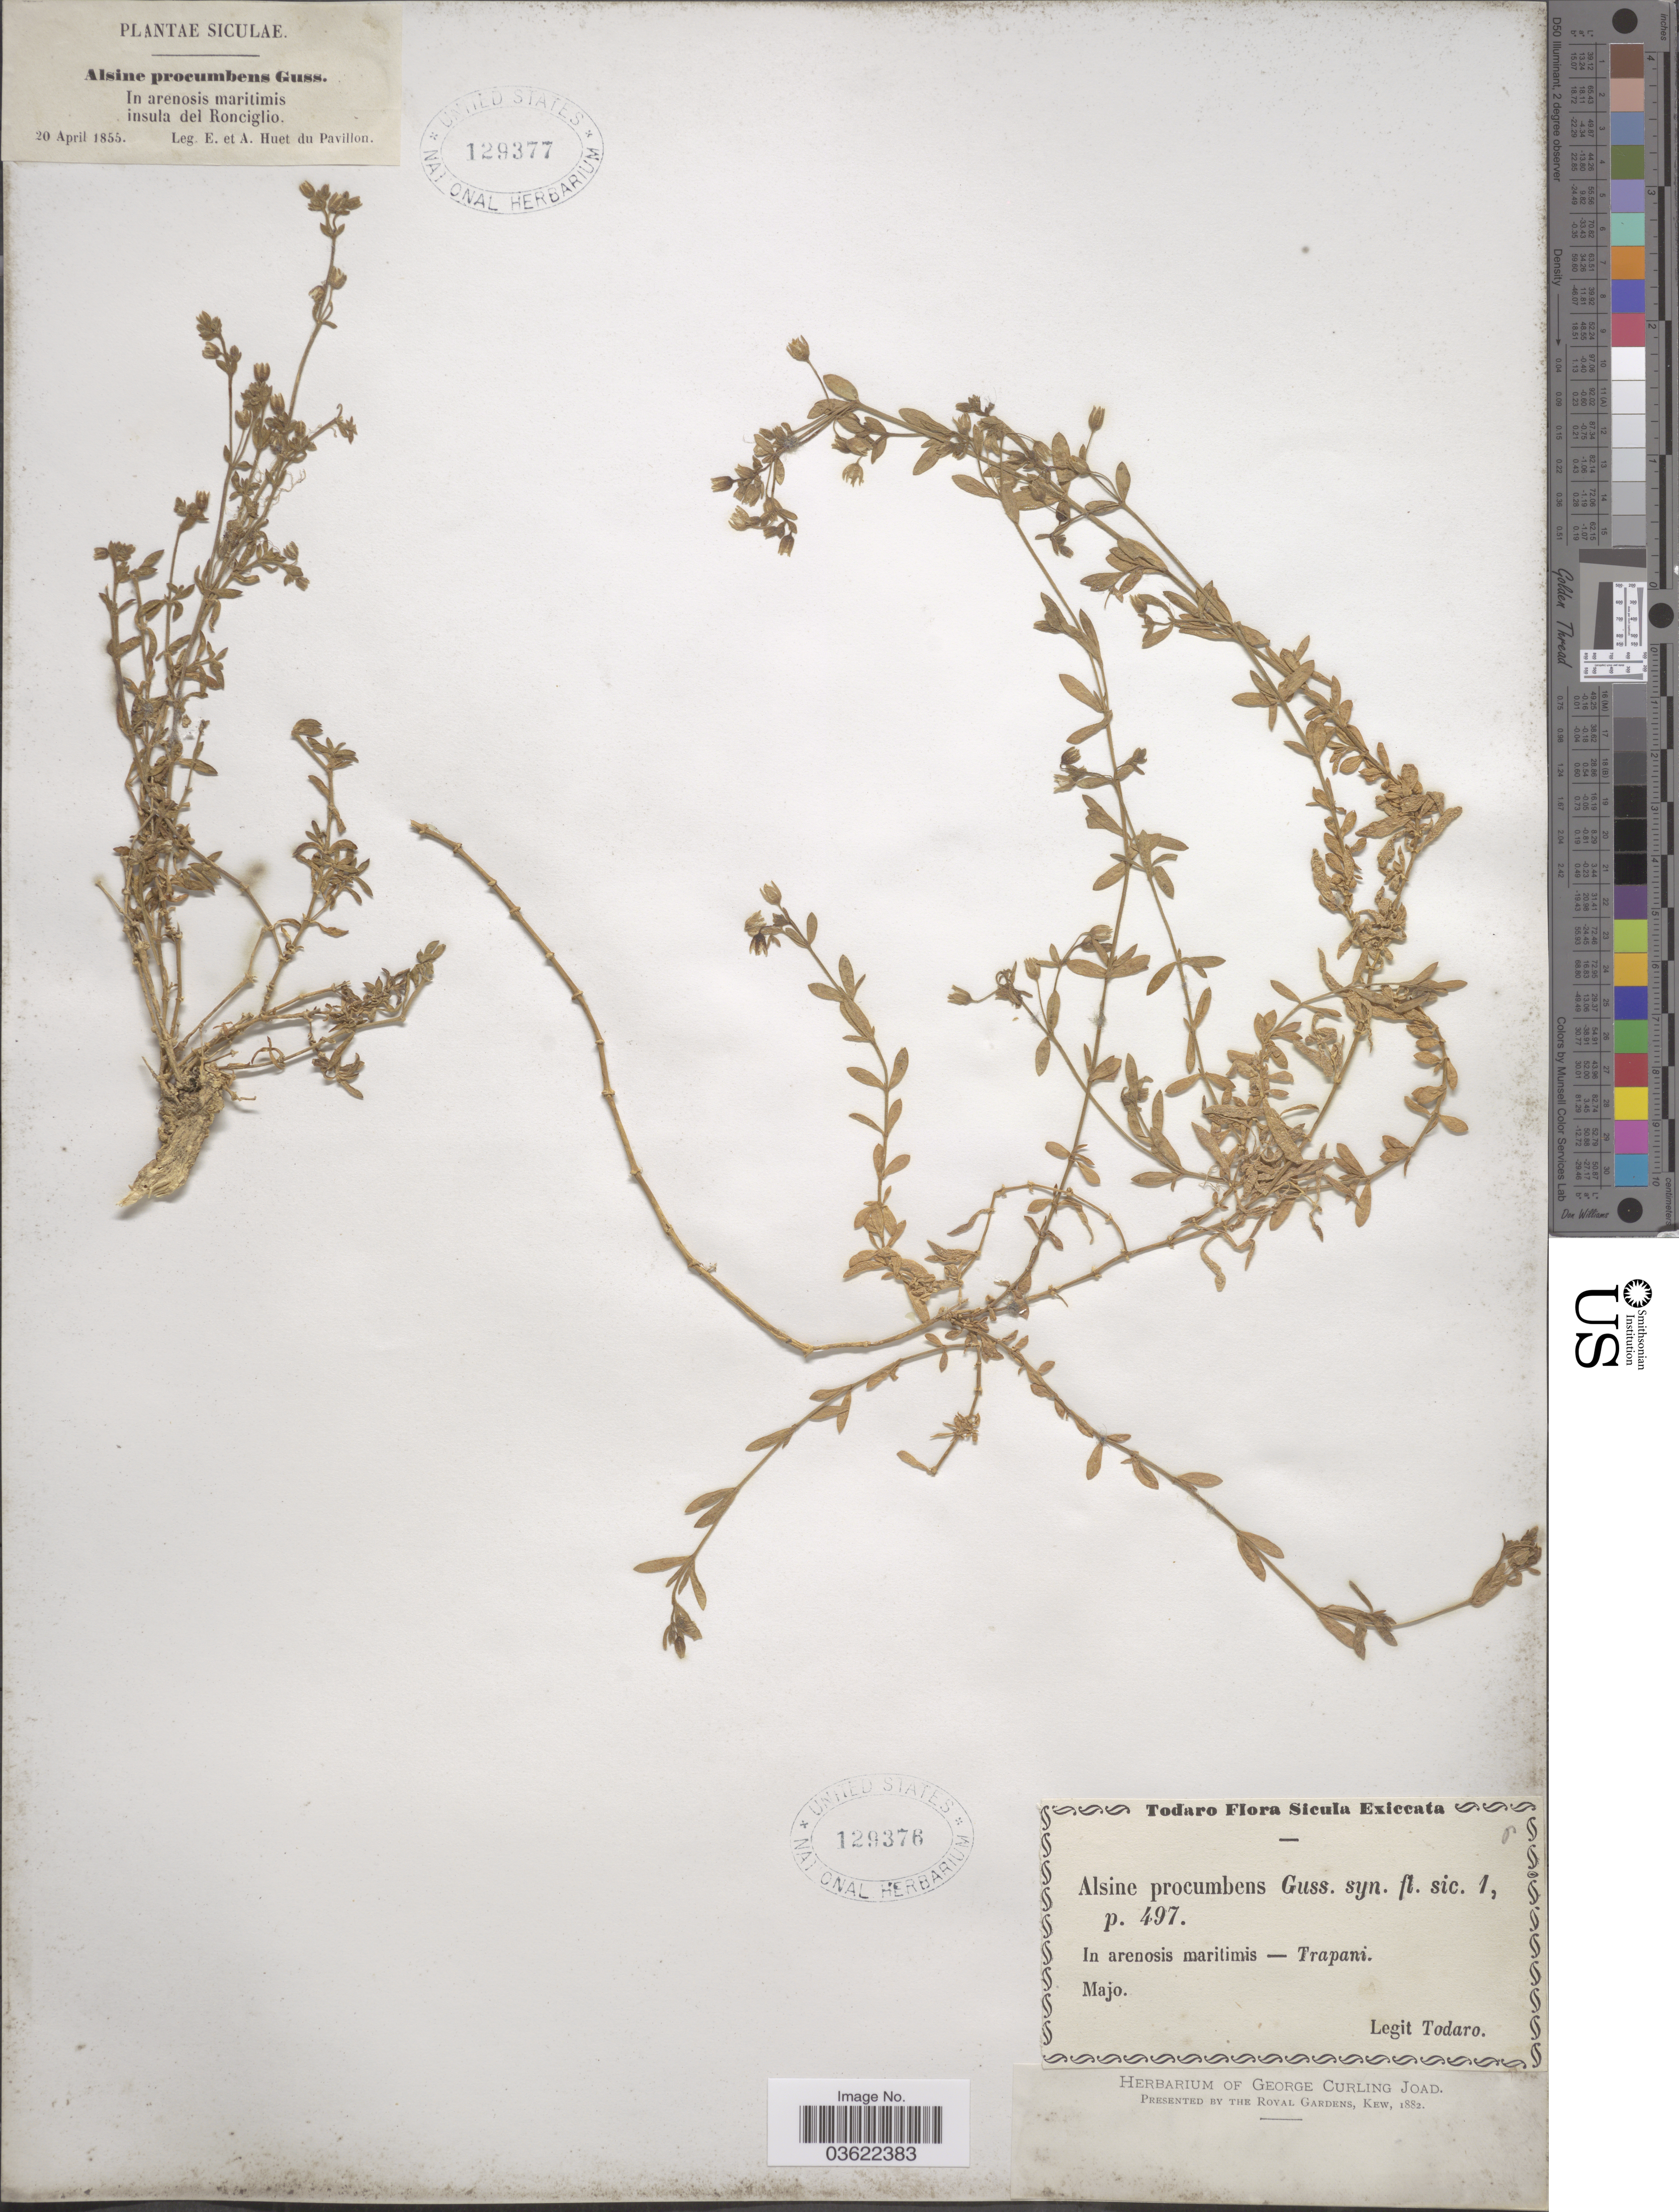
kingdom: Plantae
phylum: Tracheophyta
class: Magnoliopsida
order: Caryophyllales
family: Caryophyllaceae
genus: Arenaria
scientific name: Arenaria procumbens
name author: Vahl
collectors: Todaro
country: Italy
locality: Sicula. In arenosis maritimis - Trapani.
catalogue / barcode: US 129376